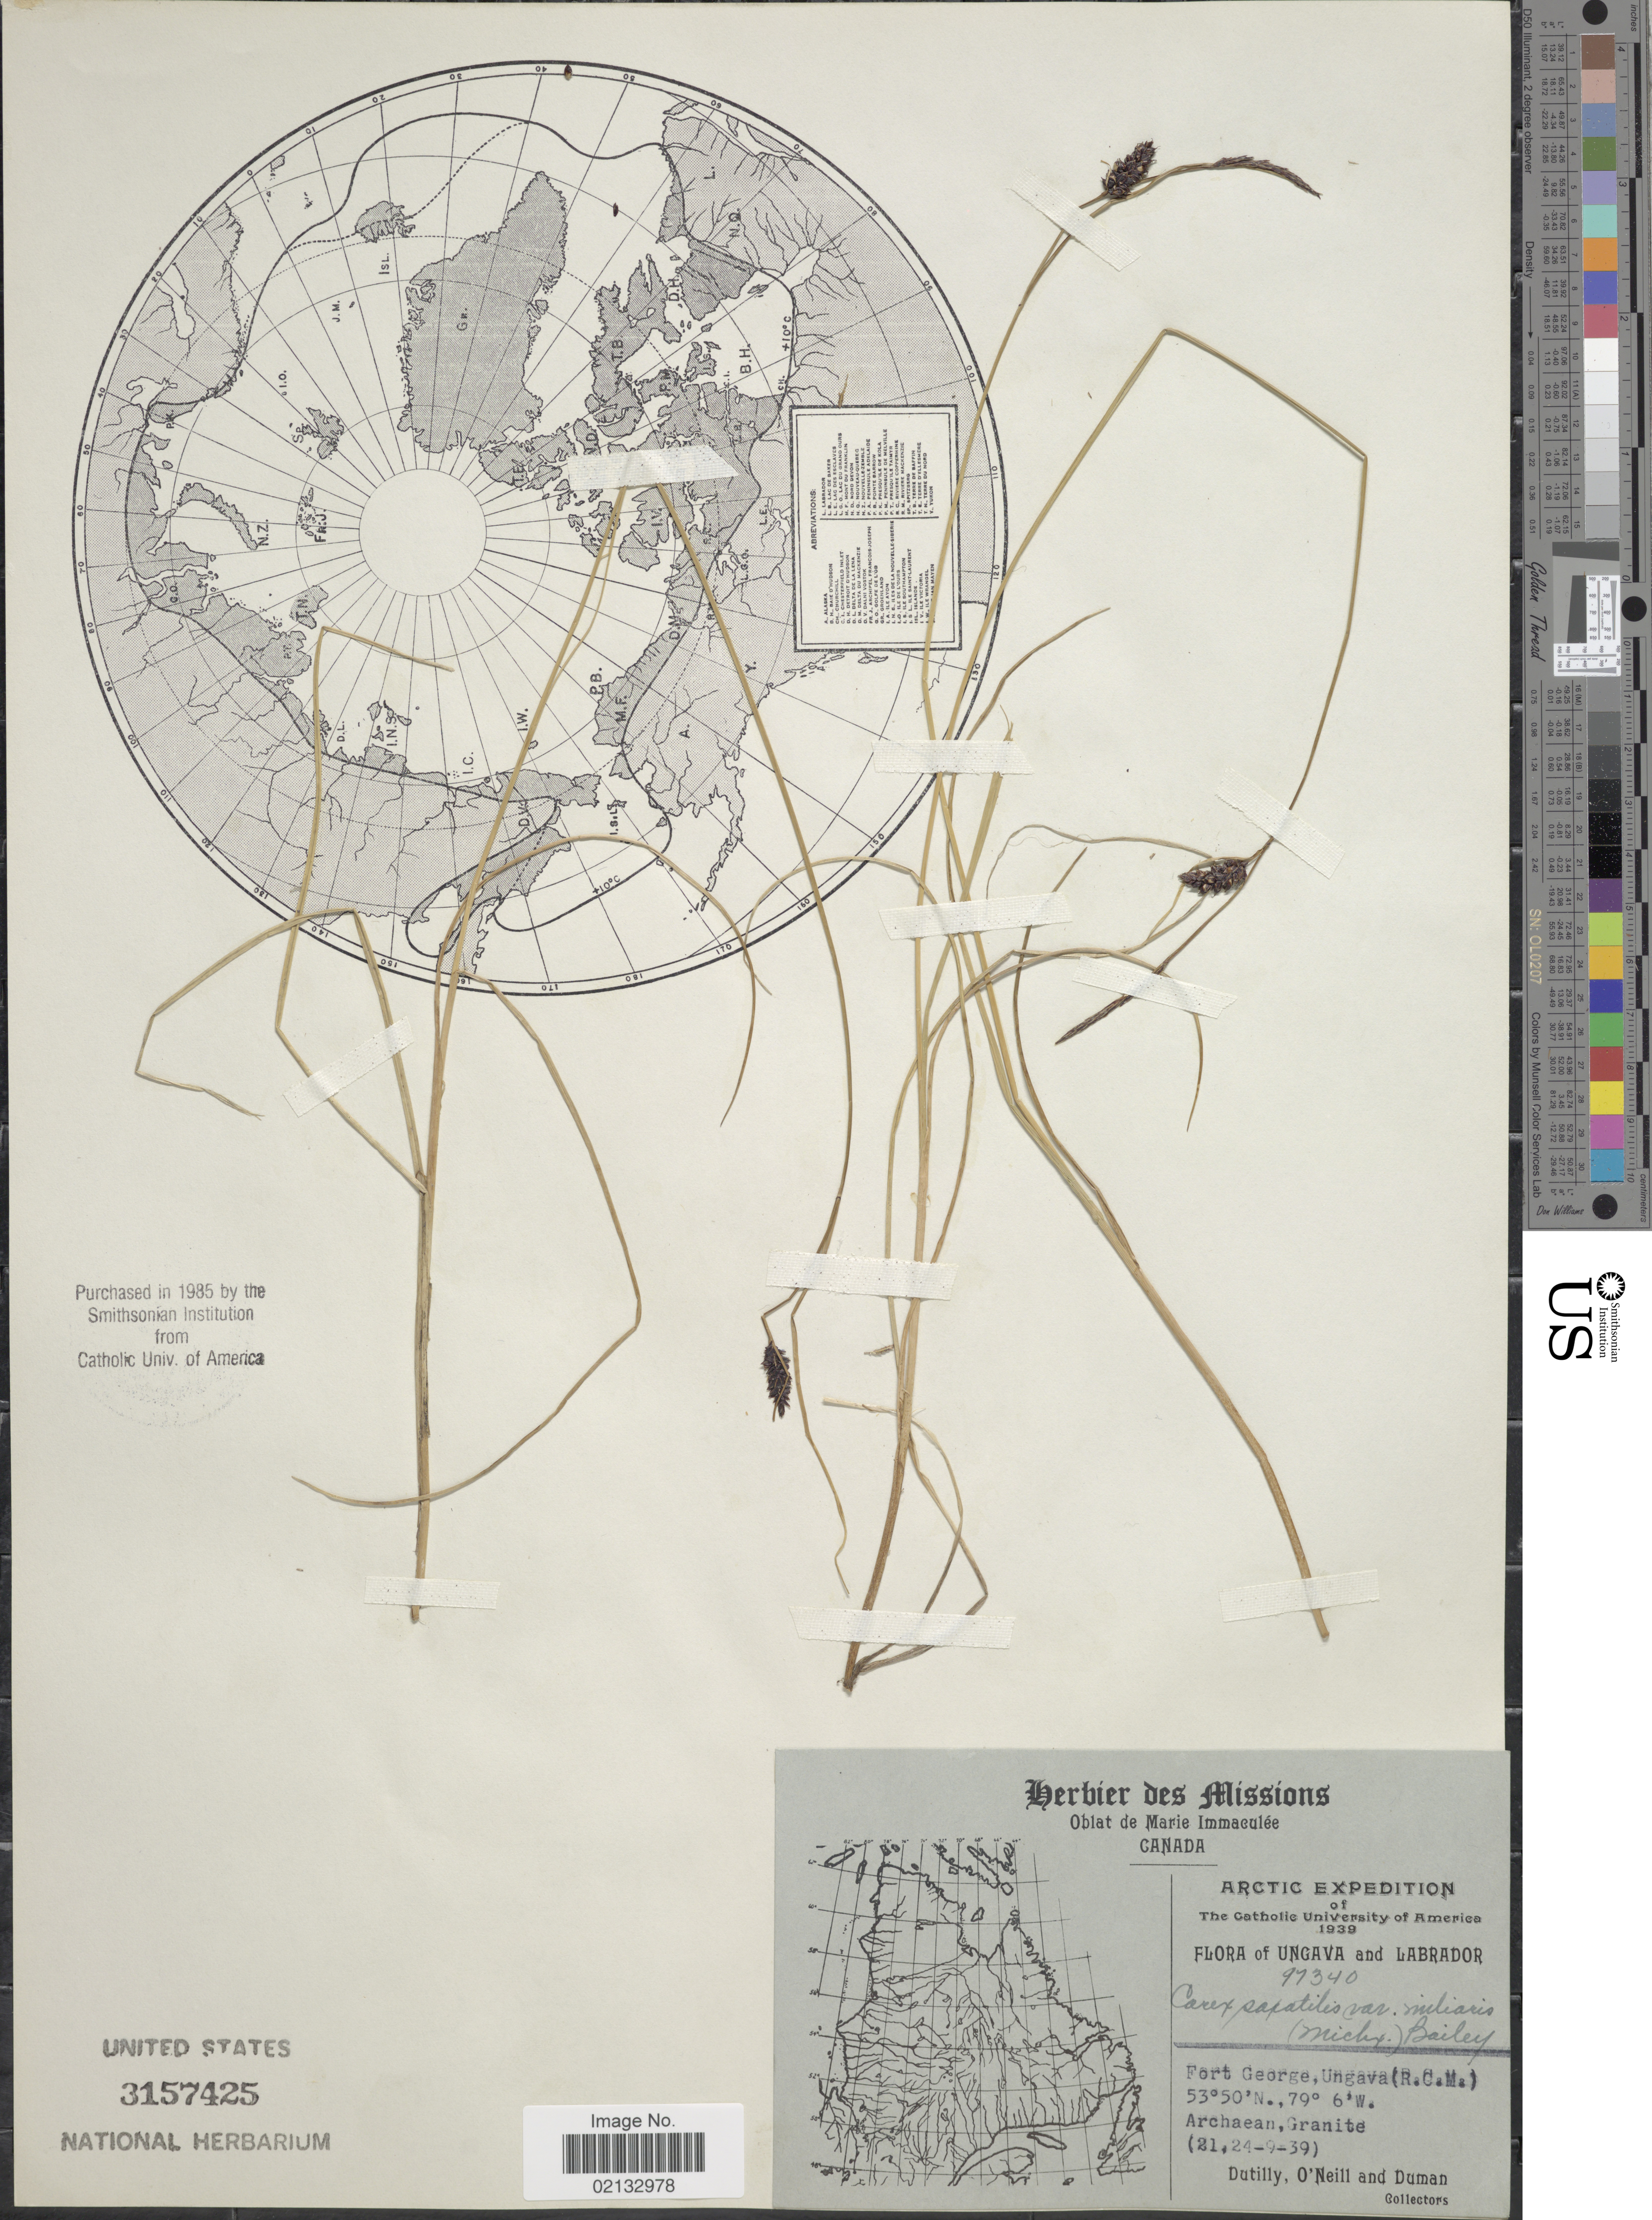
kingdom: Plantae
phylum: Tracheophyta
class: Liliopsida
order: Poales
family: Cyperaceae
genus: Carex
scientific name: Carex saxatilis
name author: L.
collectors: -. Dutilly, O' Neill & -. Duman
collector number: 97340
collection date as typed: Transcribed d/m/y: 21/9/39 to 24/9/39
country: Canada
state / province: Ontario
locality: Arctic. Fort George, Ungava (R.C.M.)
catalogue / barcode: US 3157425